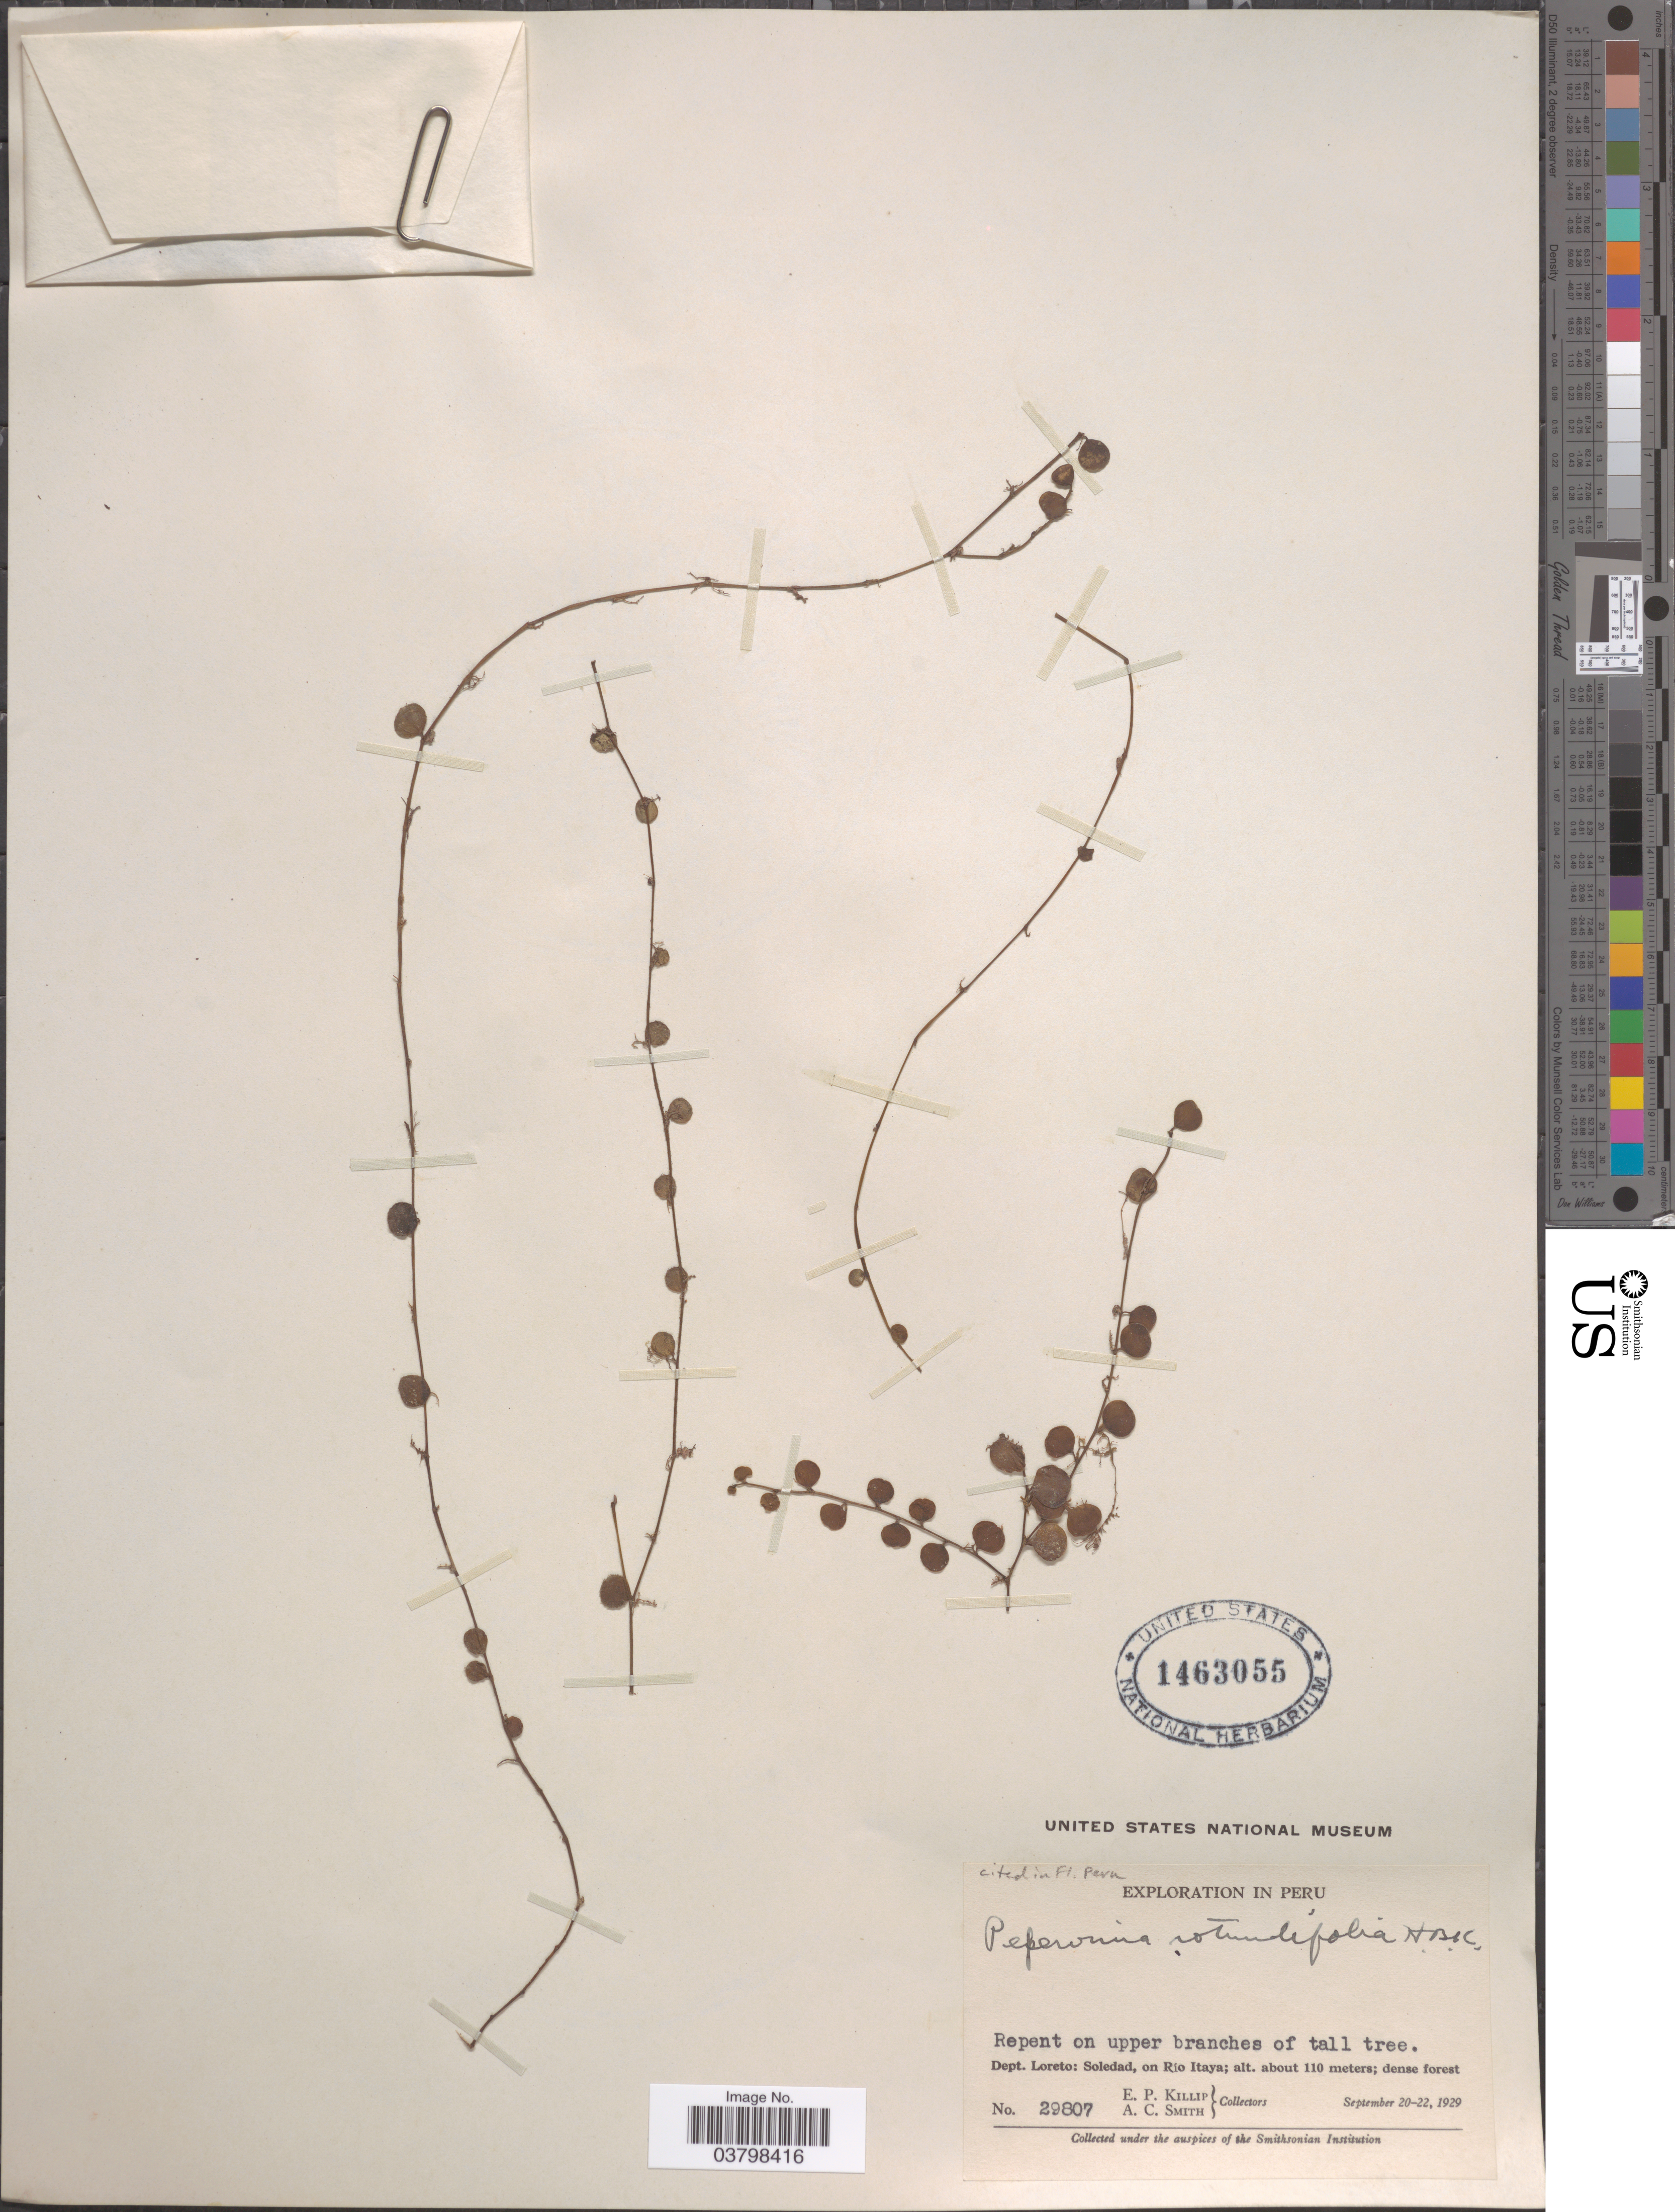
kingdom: Plantae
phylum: Tracheophyta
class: Magnoliopsida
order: Piperales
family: Piperaceae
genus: Peperomia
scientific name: Peperomia rotundifolia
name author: (L.) Kunth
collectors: E. P. Killip & A. C. Smith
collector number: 29807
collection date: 1929-09-20/1929-09-22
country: Peru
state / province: Loreto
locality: Dept. Loreto: Soledad, on Río Itaya.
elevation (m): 110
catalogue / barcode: US 1463055